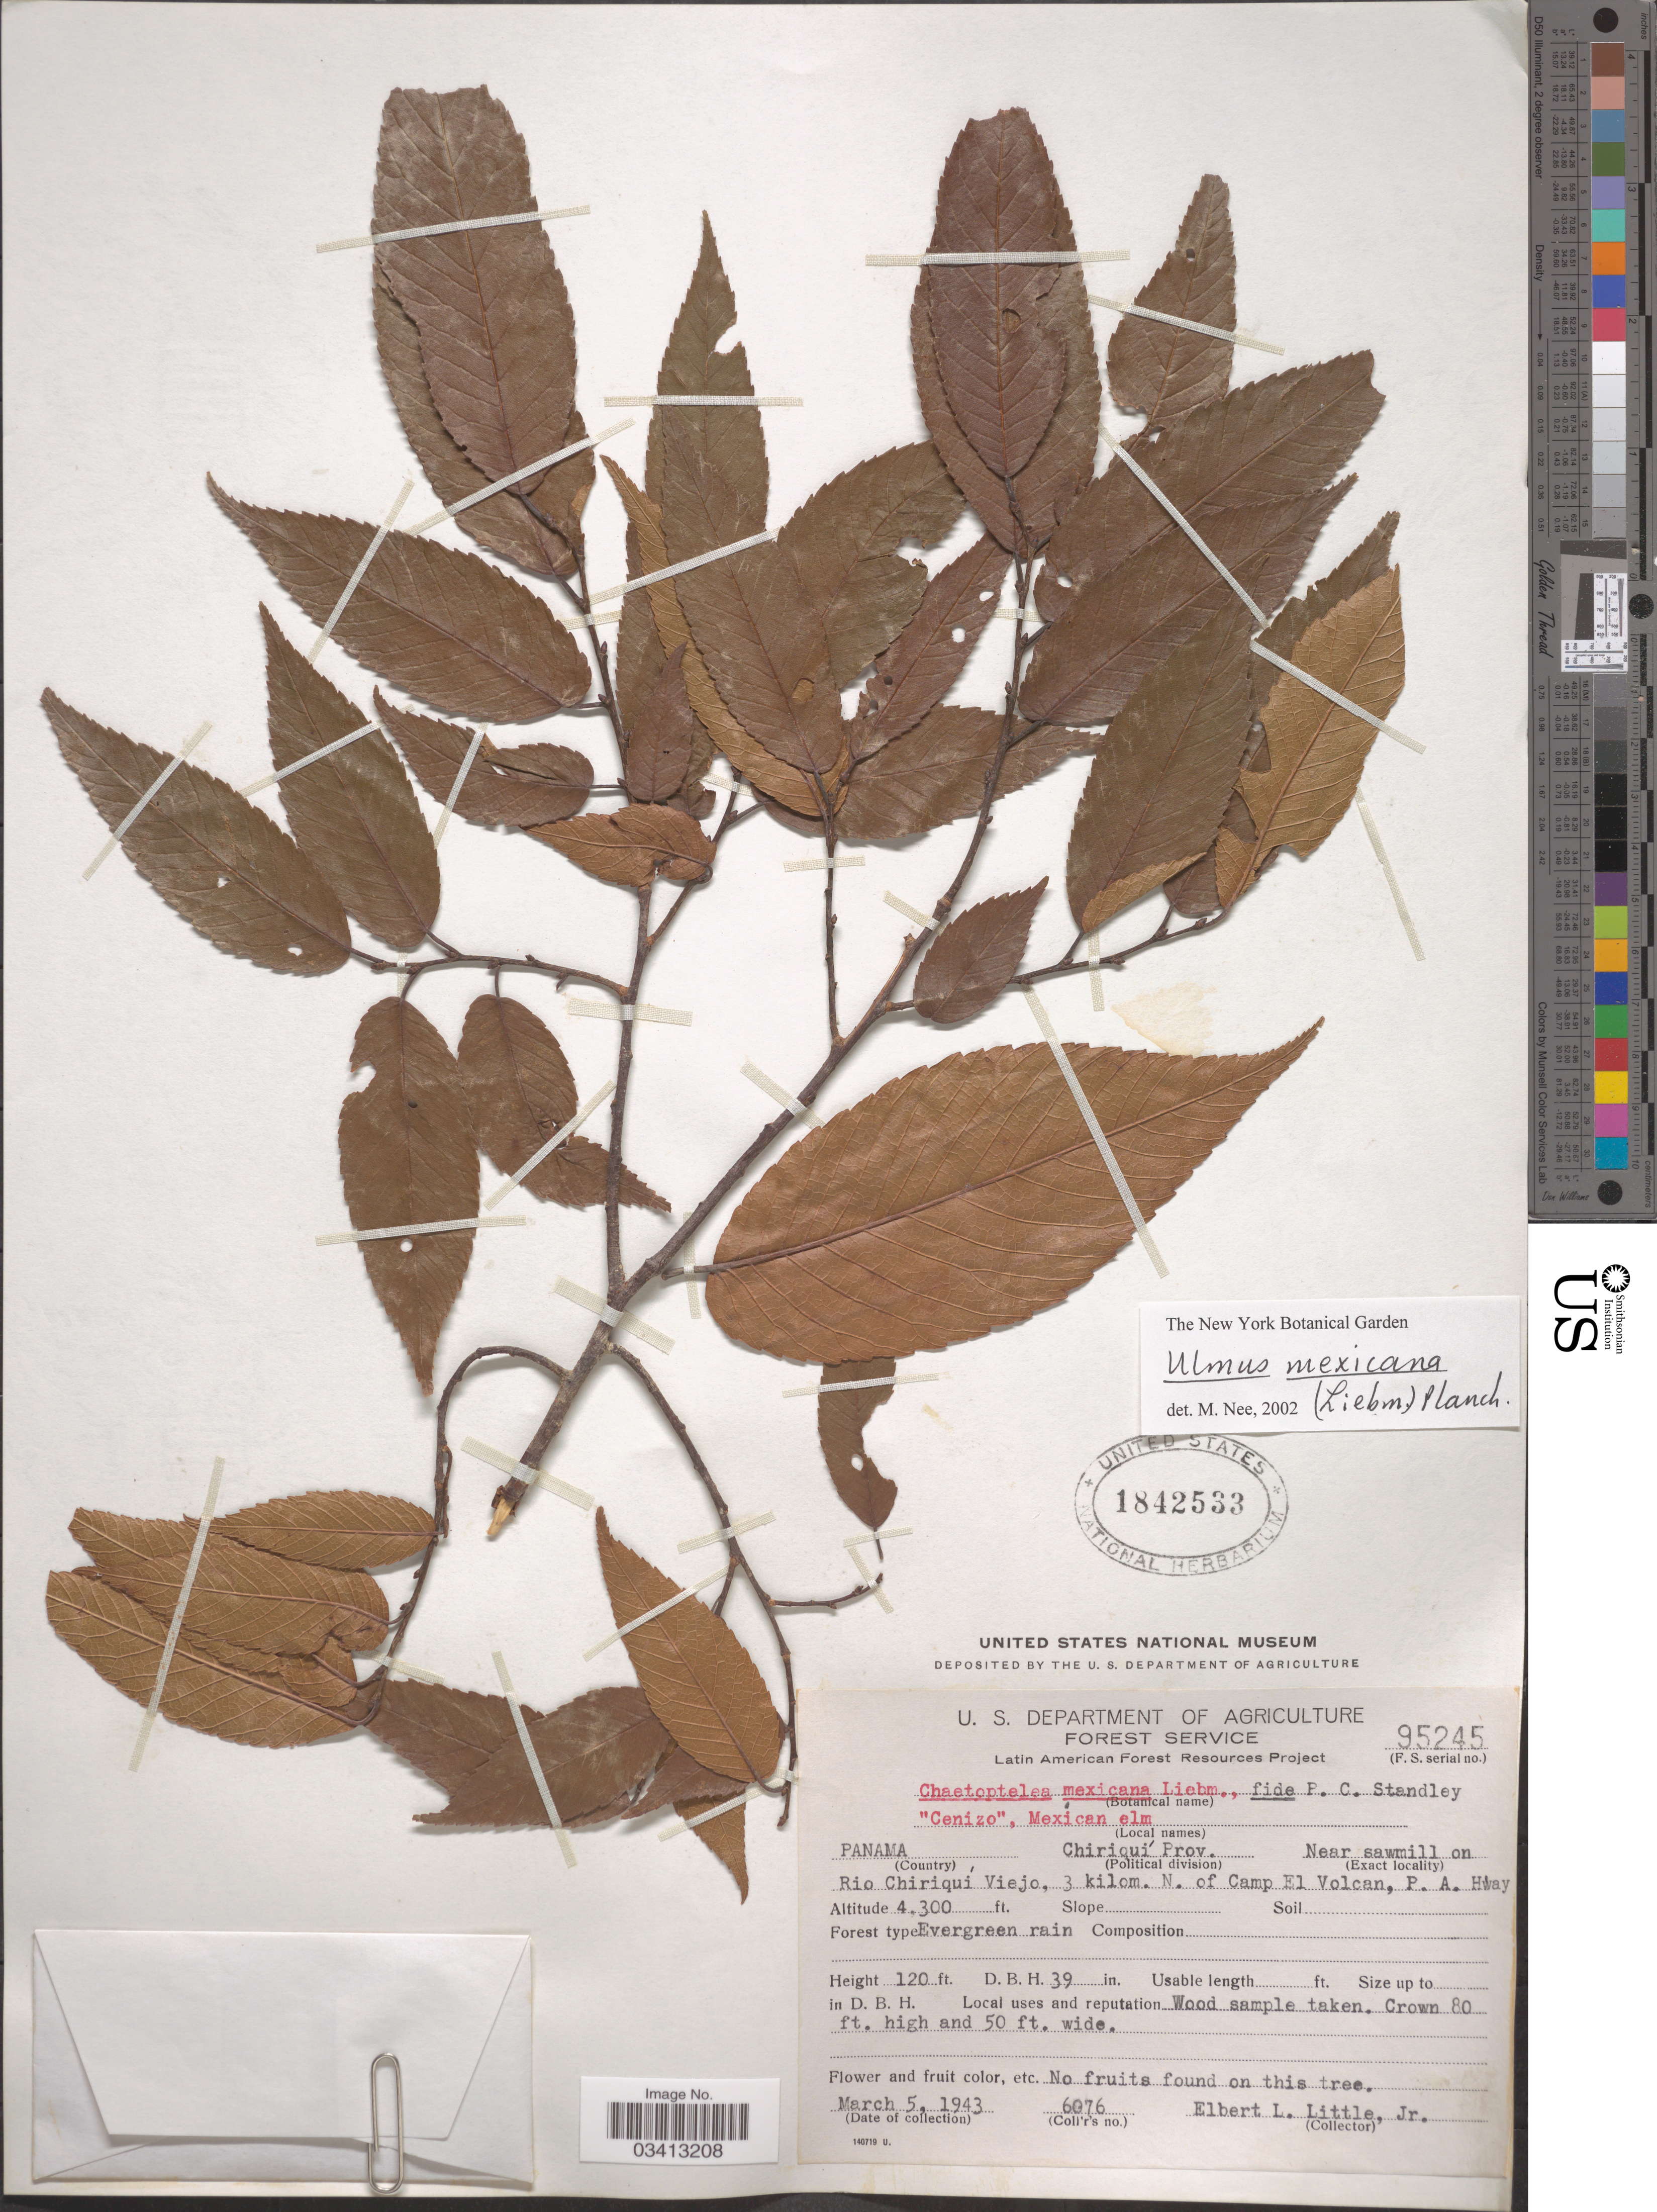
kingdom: Plantae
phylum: Tracheophyta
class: Magnoliopsida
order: Rosales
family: Ulmaceae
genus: Ulmus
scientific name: Ulmus mexicana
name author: (Liebm.) Planch.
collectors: E. L. Little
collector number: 6076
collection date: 1943-03-05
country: Panama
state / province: Chiriqui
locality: Near sawmill on Rio Chiriqui Viejo, 3 kilom. N. of Camp El Volcan, P. A. Hway.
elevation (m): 1311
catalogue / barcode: US 1842533